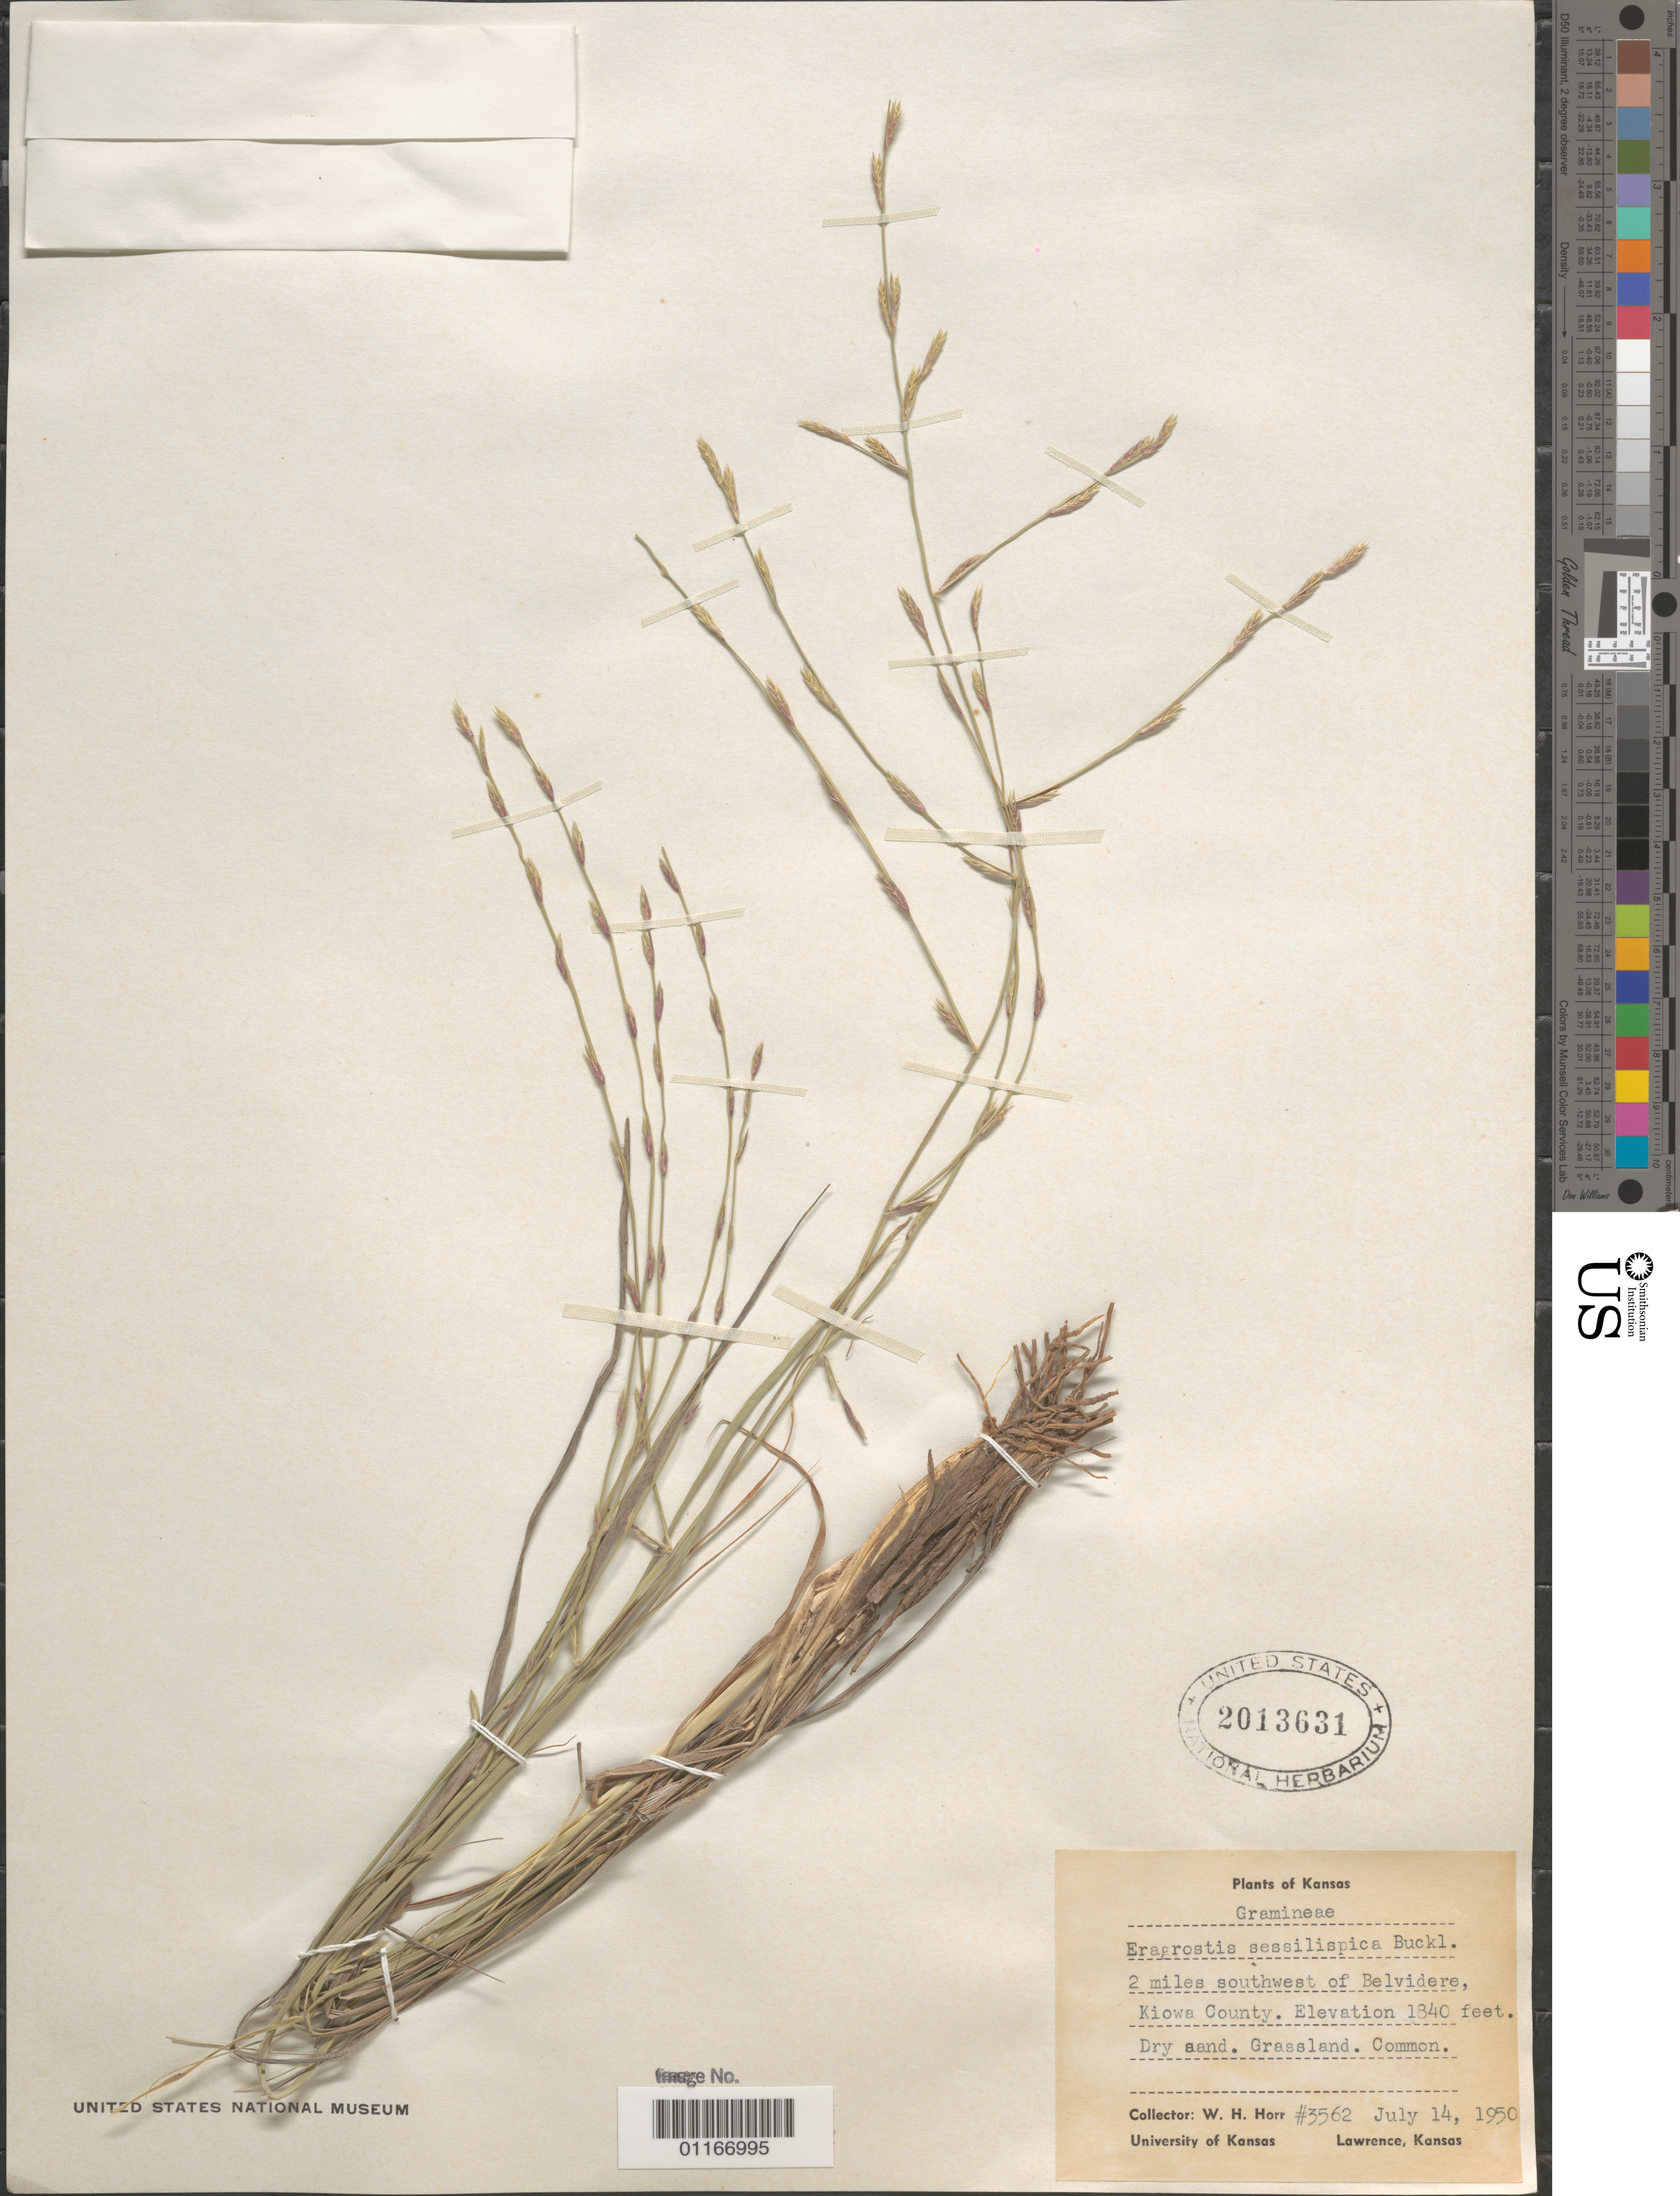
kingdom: Plantae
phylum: Tracheophyta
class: Liliopsida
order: Poales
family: Poaceae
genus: Eragrostis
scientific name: Eragrostis sessilispica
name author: Buckley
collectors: W. H. Horr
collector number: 3562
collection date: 1950-07-14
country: United States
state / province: Kansas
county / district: Kiowa County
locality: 2 miles southwest of Belvidere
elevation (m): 561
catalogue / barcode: US 2013631